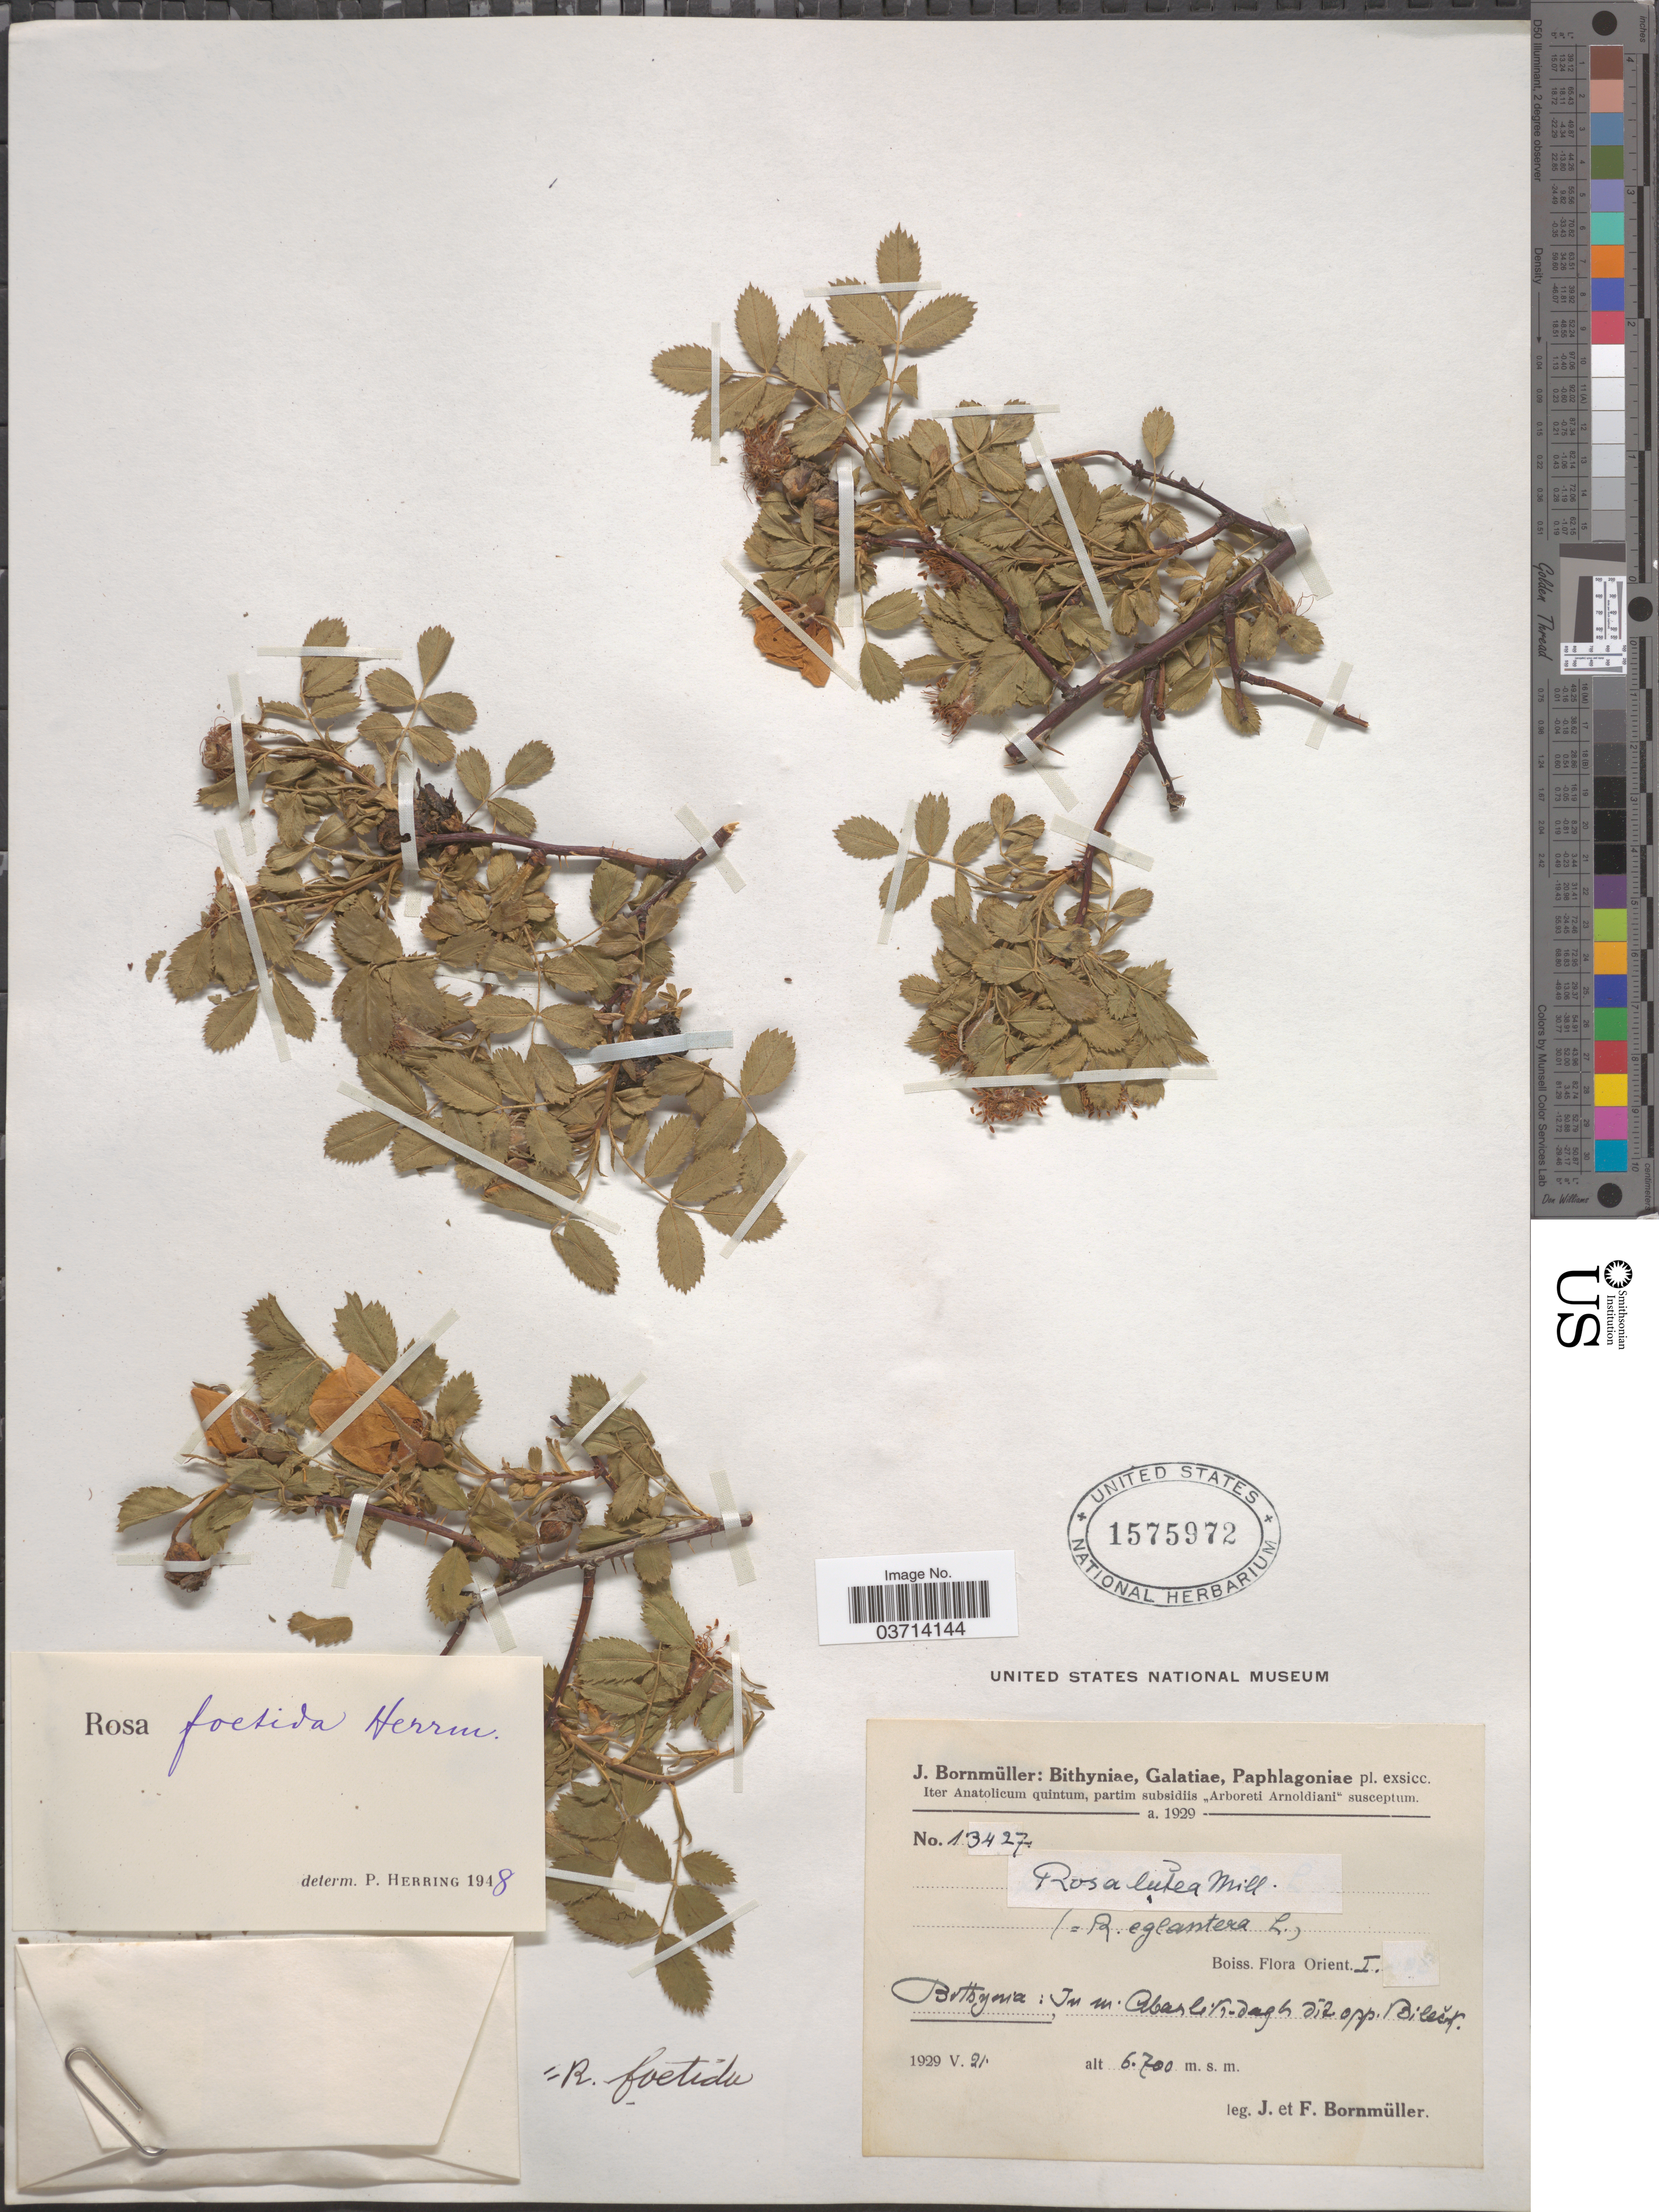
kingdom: Plantae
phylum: Tracheophyta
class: Magnoliopsida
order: Rosales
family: Rosaceae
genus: Rosa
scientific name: Rosa foetida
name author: Herrm.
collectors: J. Bornmüller & F. Bornmüller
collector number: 13427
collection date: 1929-05-21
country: Turkey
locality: Bithyniae: In m. Abarlits-dagh dir. opp. Bilecx. [interpreted]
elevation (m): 6700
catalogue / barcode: US 1575972